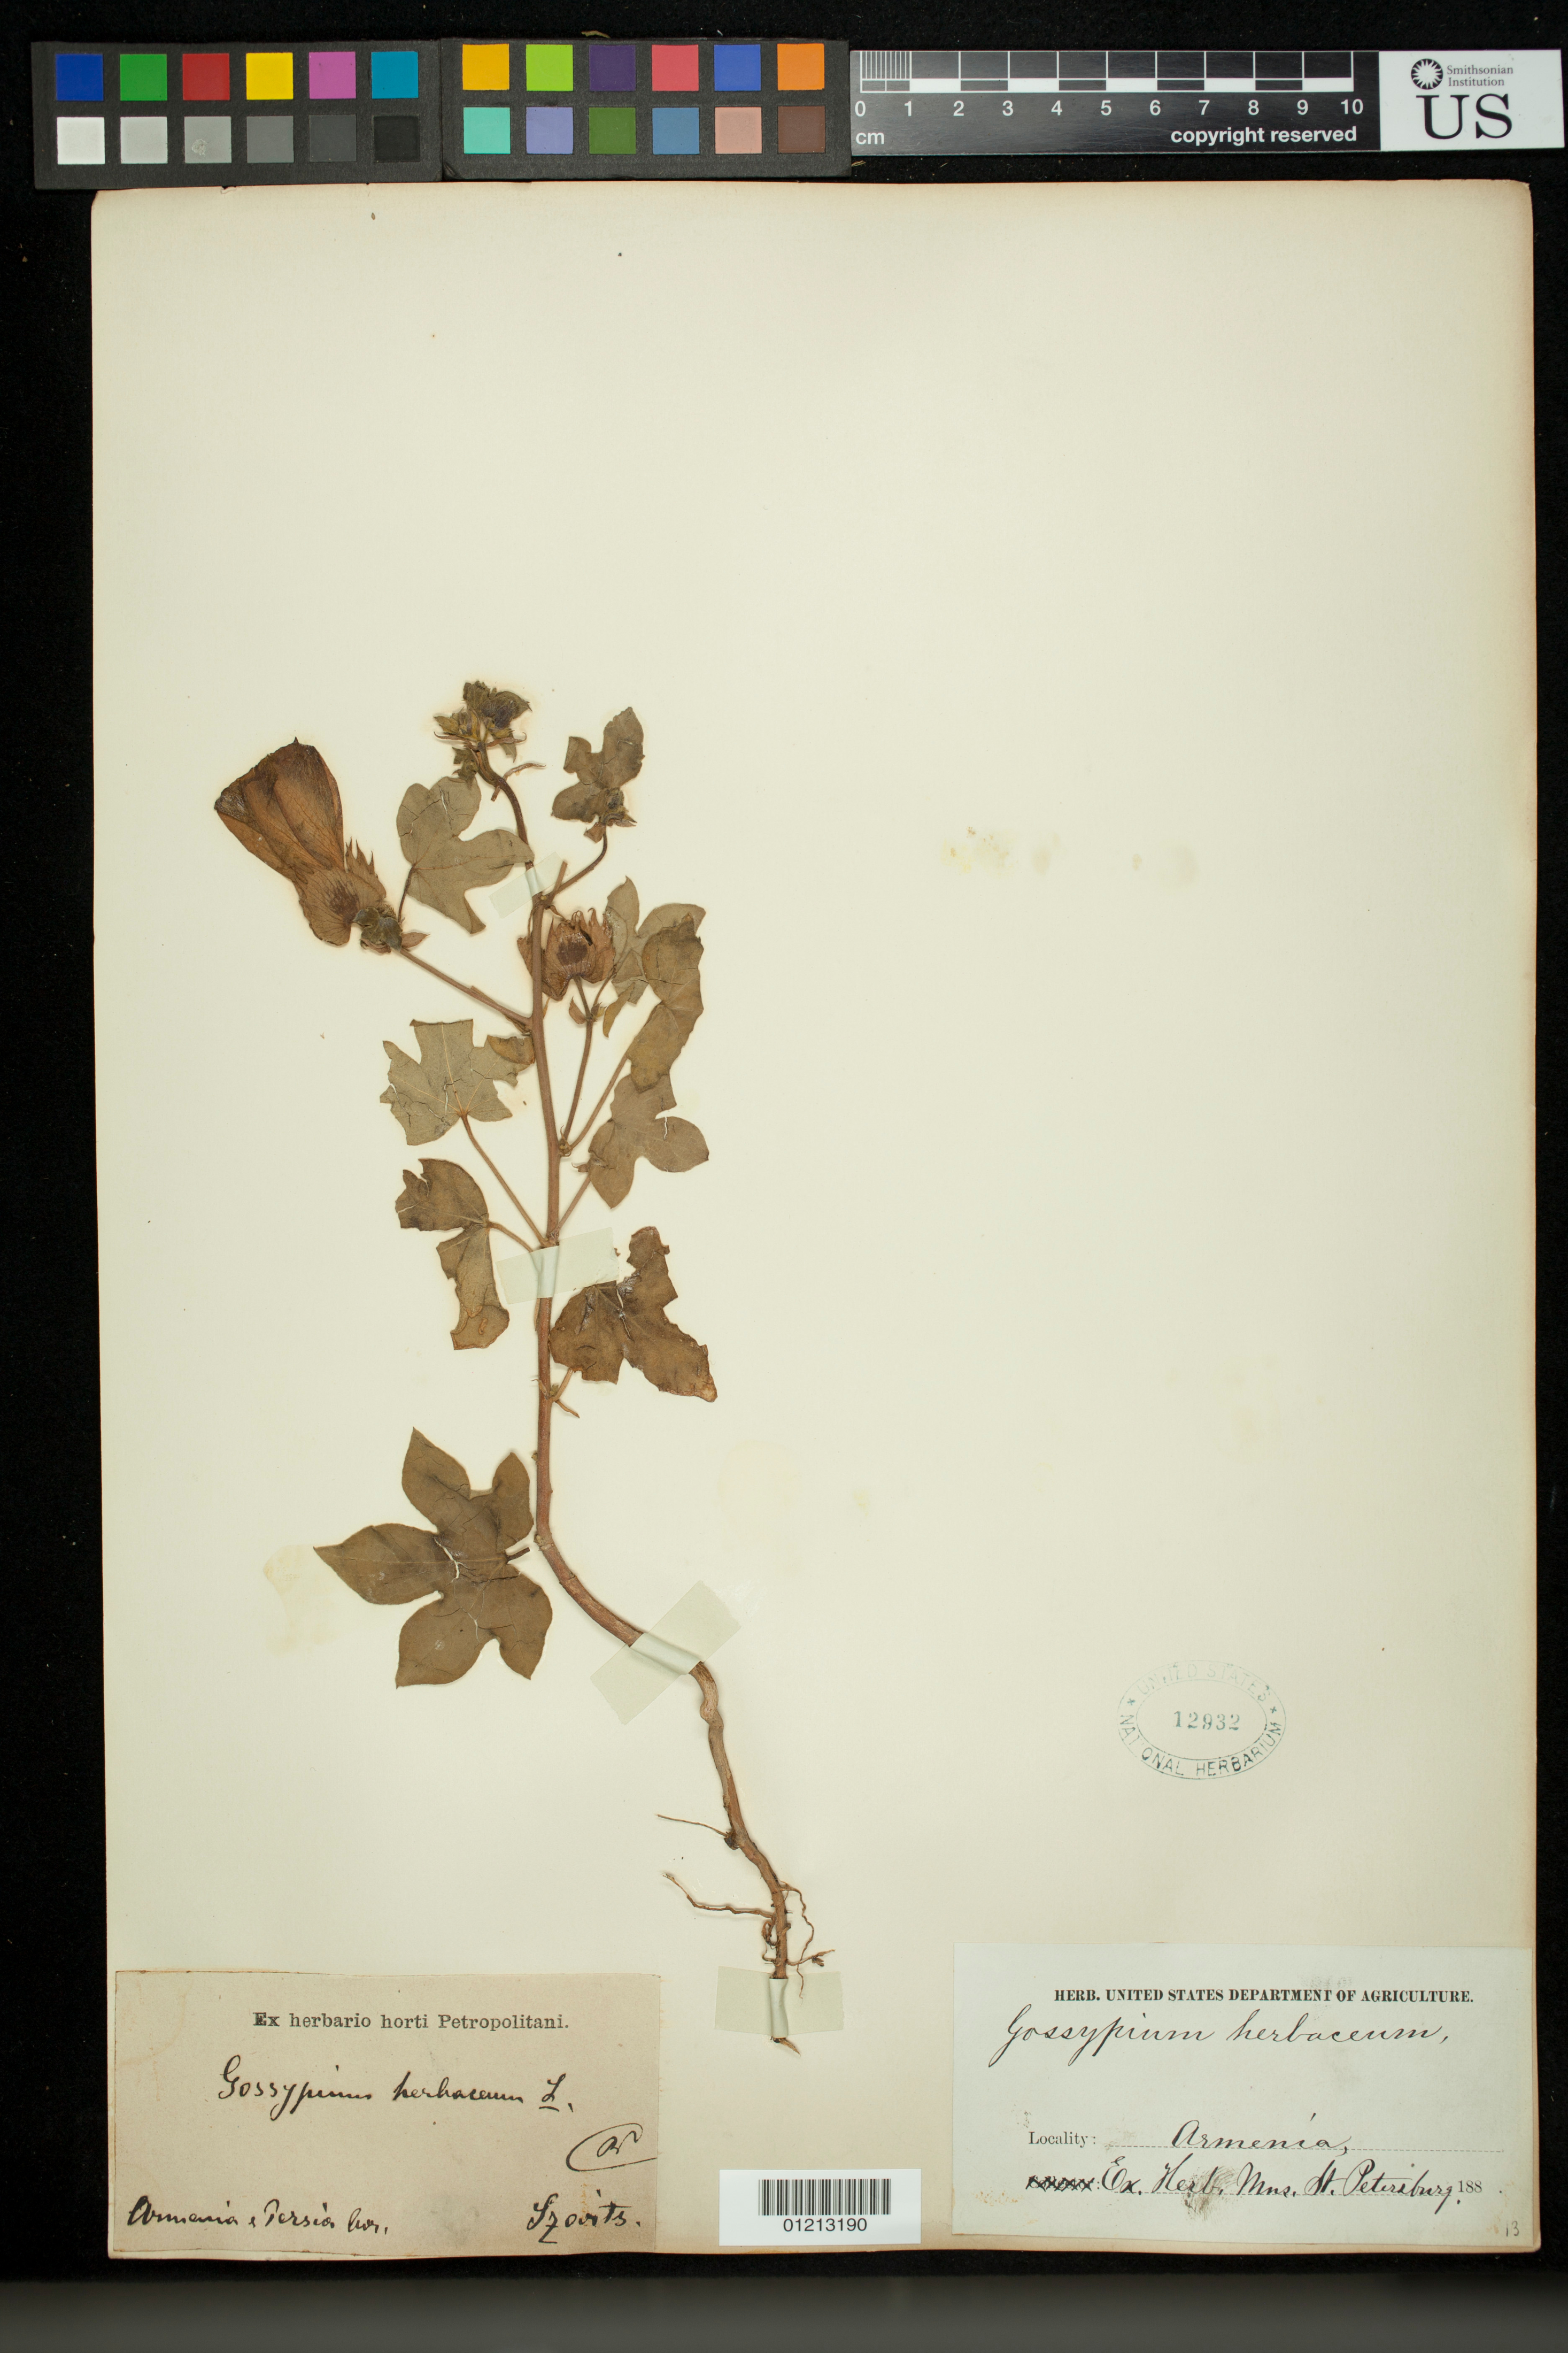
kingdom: Plantae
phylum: Tracheophyta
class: Magnoliopsida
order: Malvales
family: Malvaceae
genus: Gossypium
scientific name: Gossypium indicum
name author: Lam.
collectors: J. Szovits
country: Armenia / Iran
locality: Armenia & Persia bor.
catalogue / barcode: US 12932